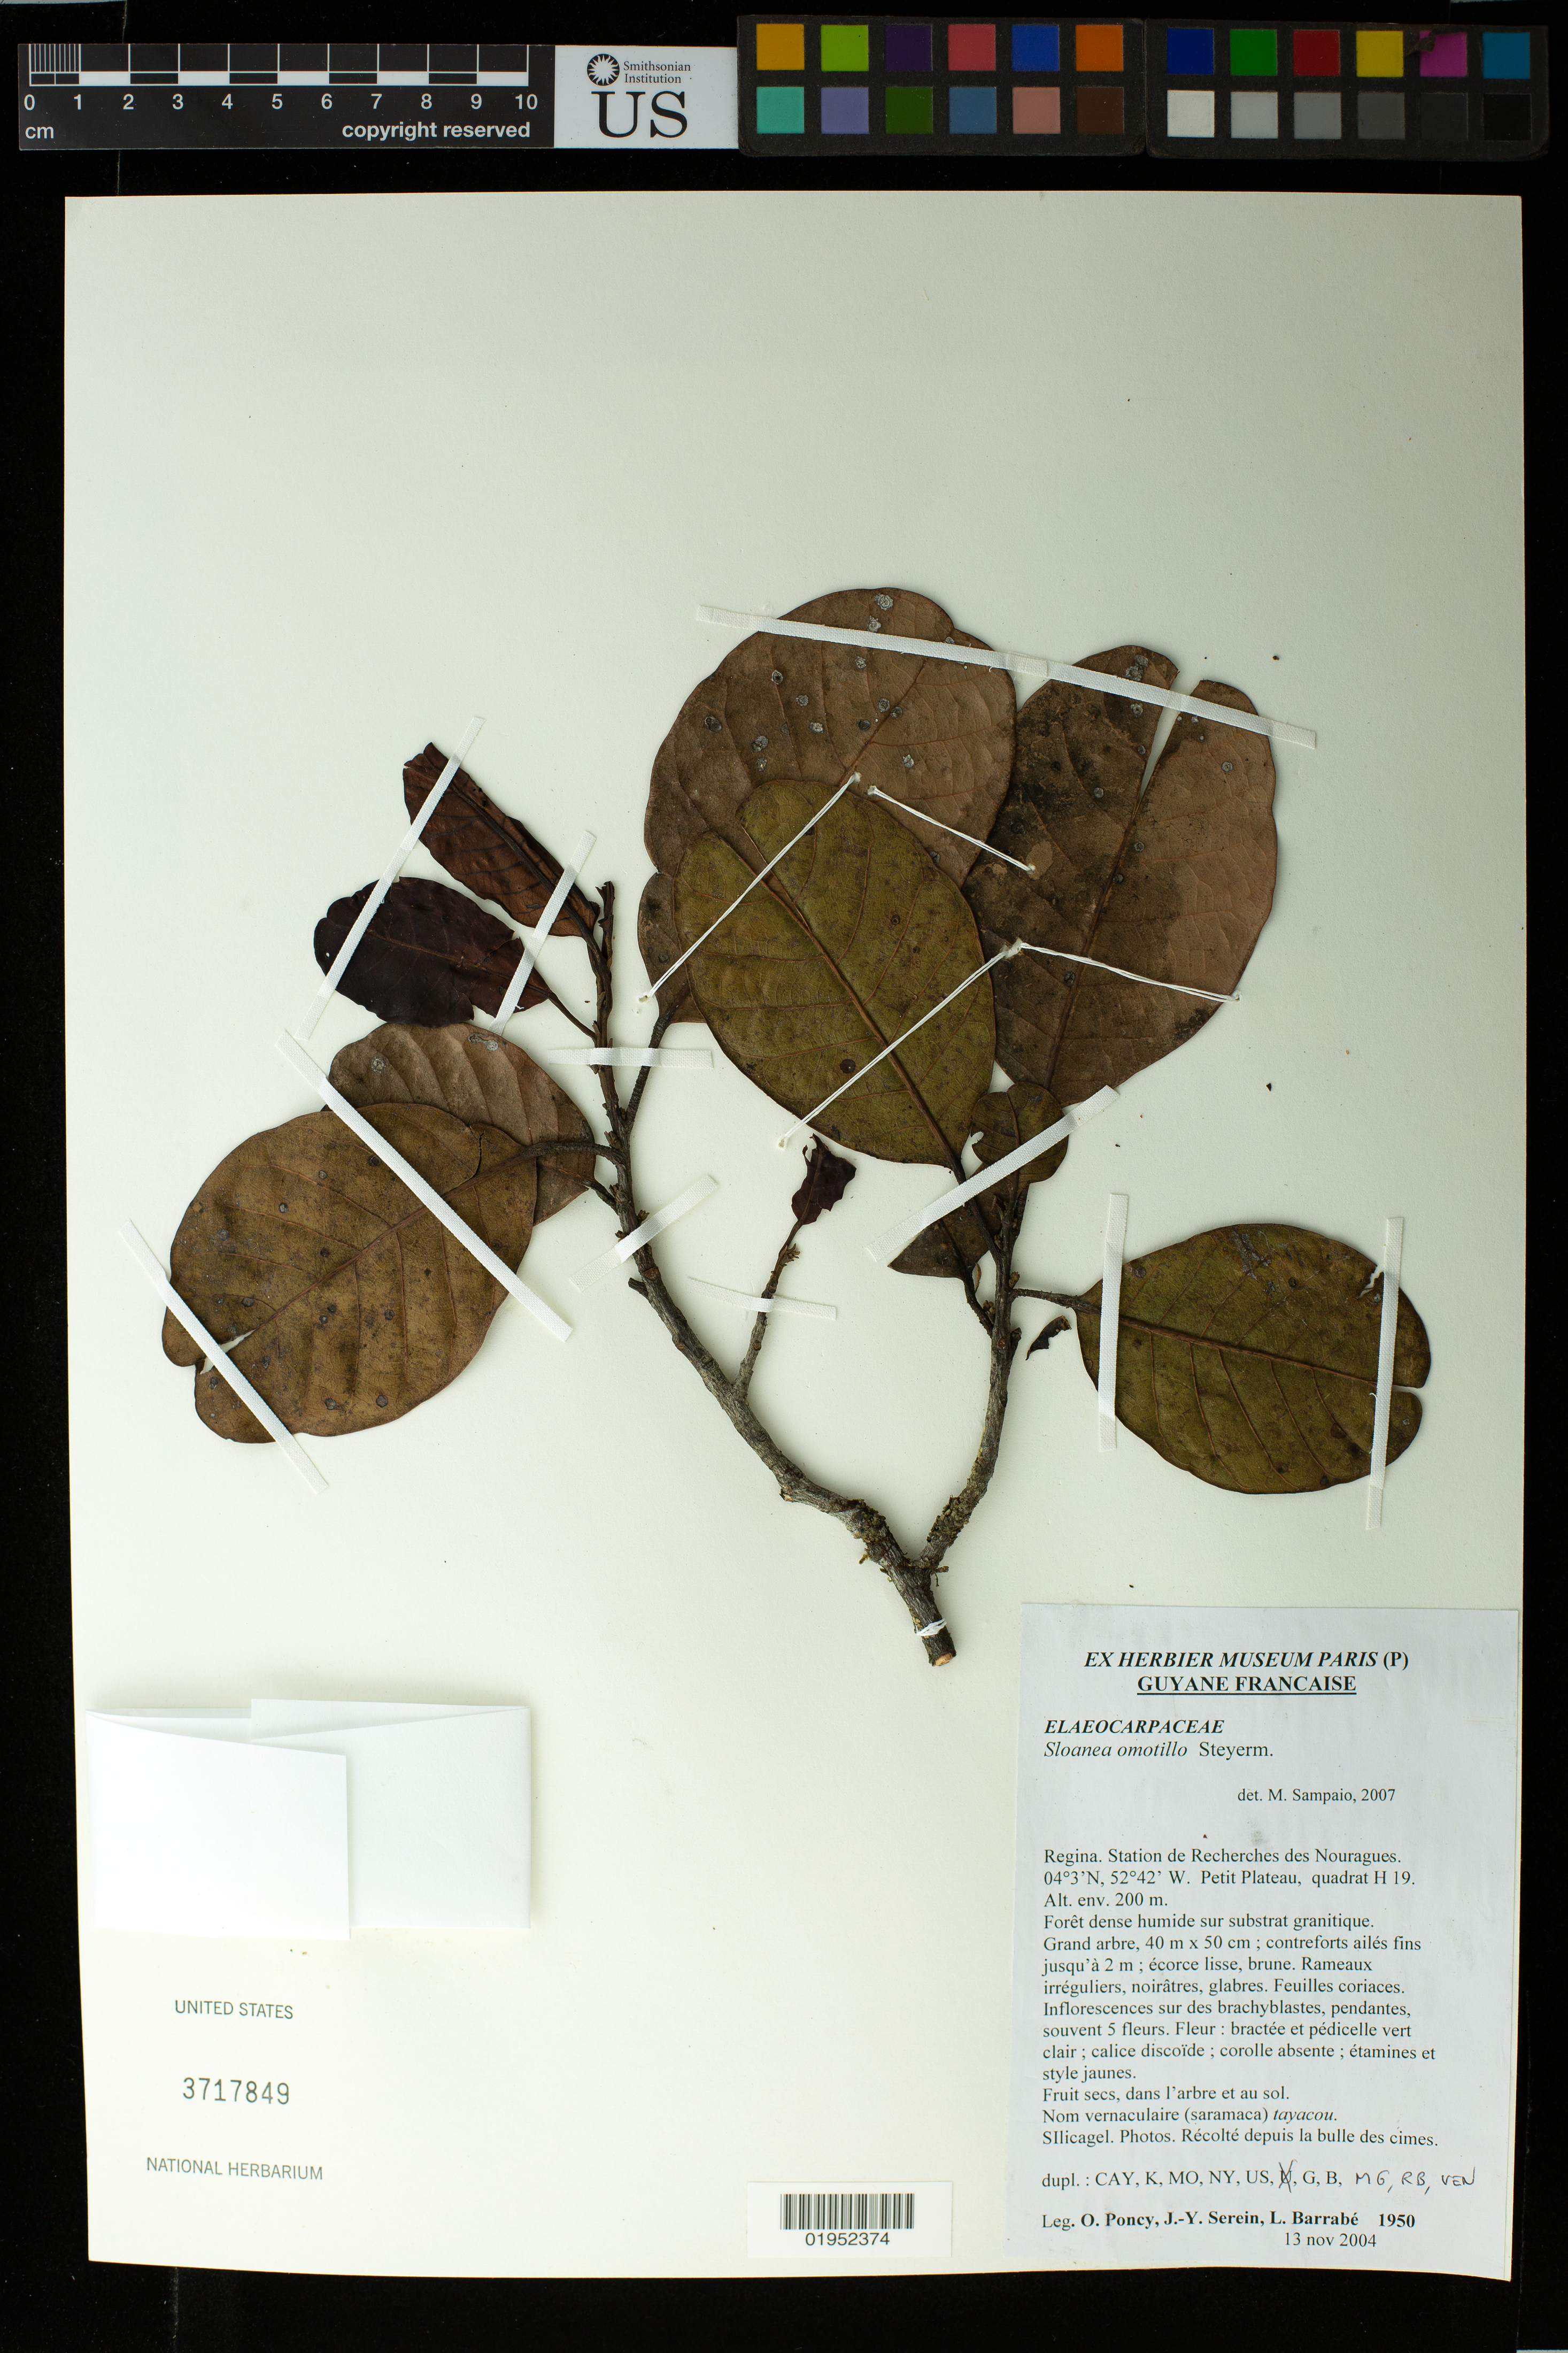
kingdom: Plantae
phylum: Tracheophyta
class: Magnoliopsida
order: Oxalidales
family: Elaeocarpaceae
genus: Sloanea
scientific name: Sloanea omotillo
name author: Steyerm.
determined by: Sampaio, M.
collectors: O. Poncy, J. Serein & L. Barrabé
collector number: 1950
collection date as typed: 13 Nov 2004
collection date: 2004-11-13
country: French Guiana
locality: Regina. Station de Recherches Nouragues. Petit Plateau, quadrat H 19.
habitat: Foret dense humide sur substrat granitique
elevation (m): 200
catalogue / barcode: US 3717849